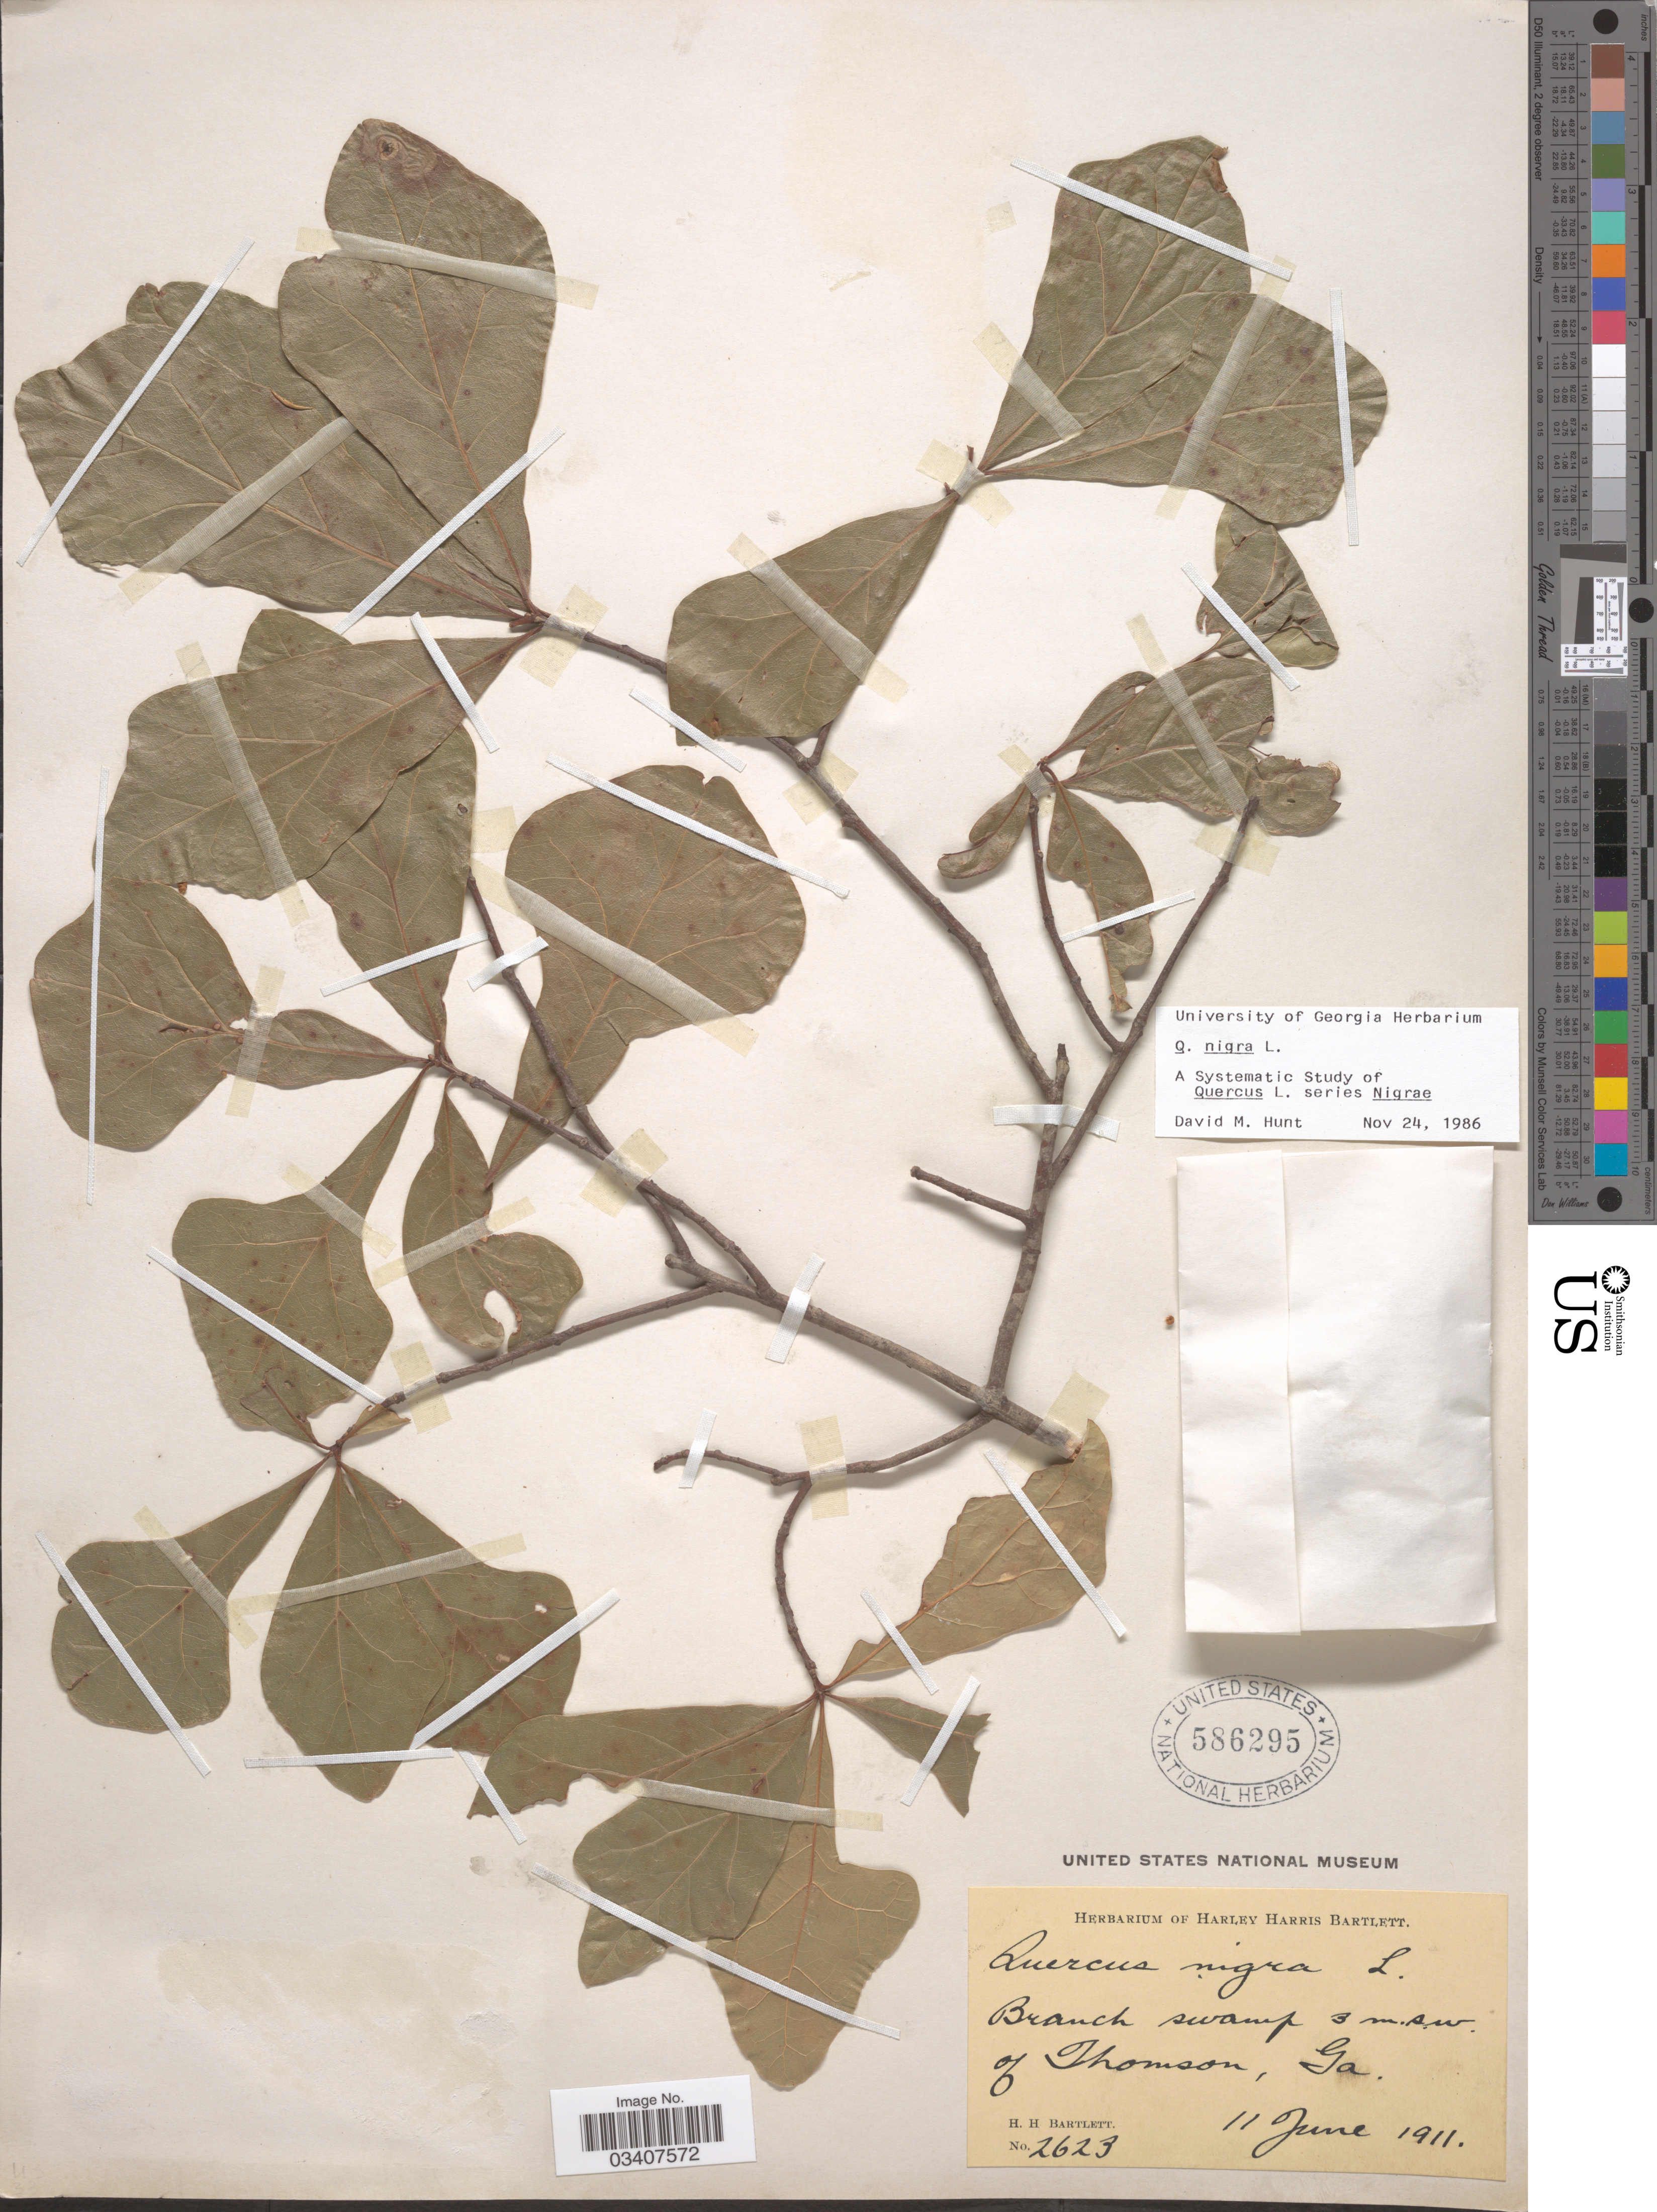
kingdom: Plantae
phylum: Tracheophyta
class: Magnoliopsida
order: Fagales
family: Fagaceae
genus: Quercus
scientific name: Quercus nigra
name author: L.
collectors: H. H. Bartlett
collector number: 2623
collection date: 1911-06-11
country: United States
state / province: Georgia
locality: Branch swamp 3 m.s.w. of Thomson.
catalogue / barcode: US 586295